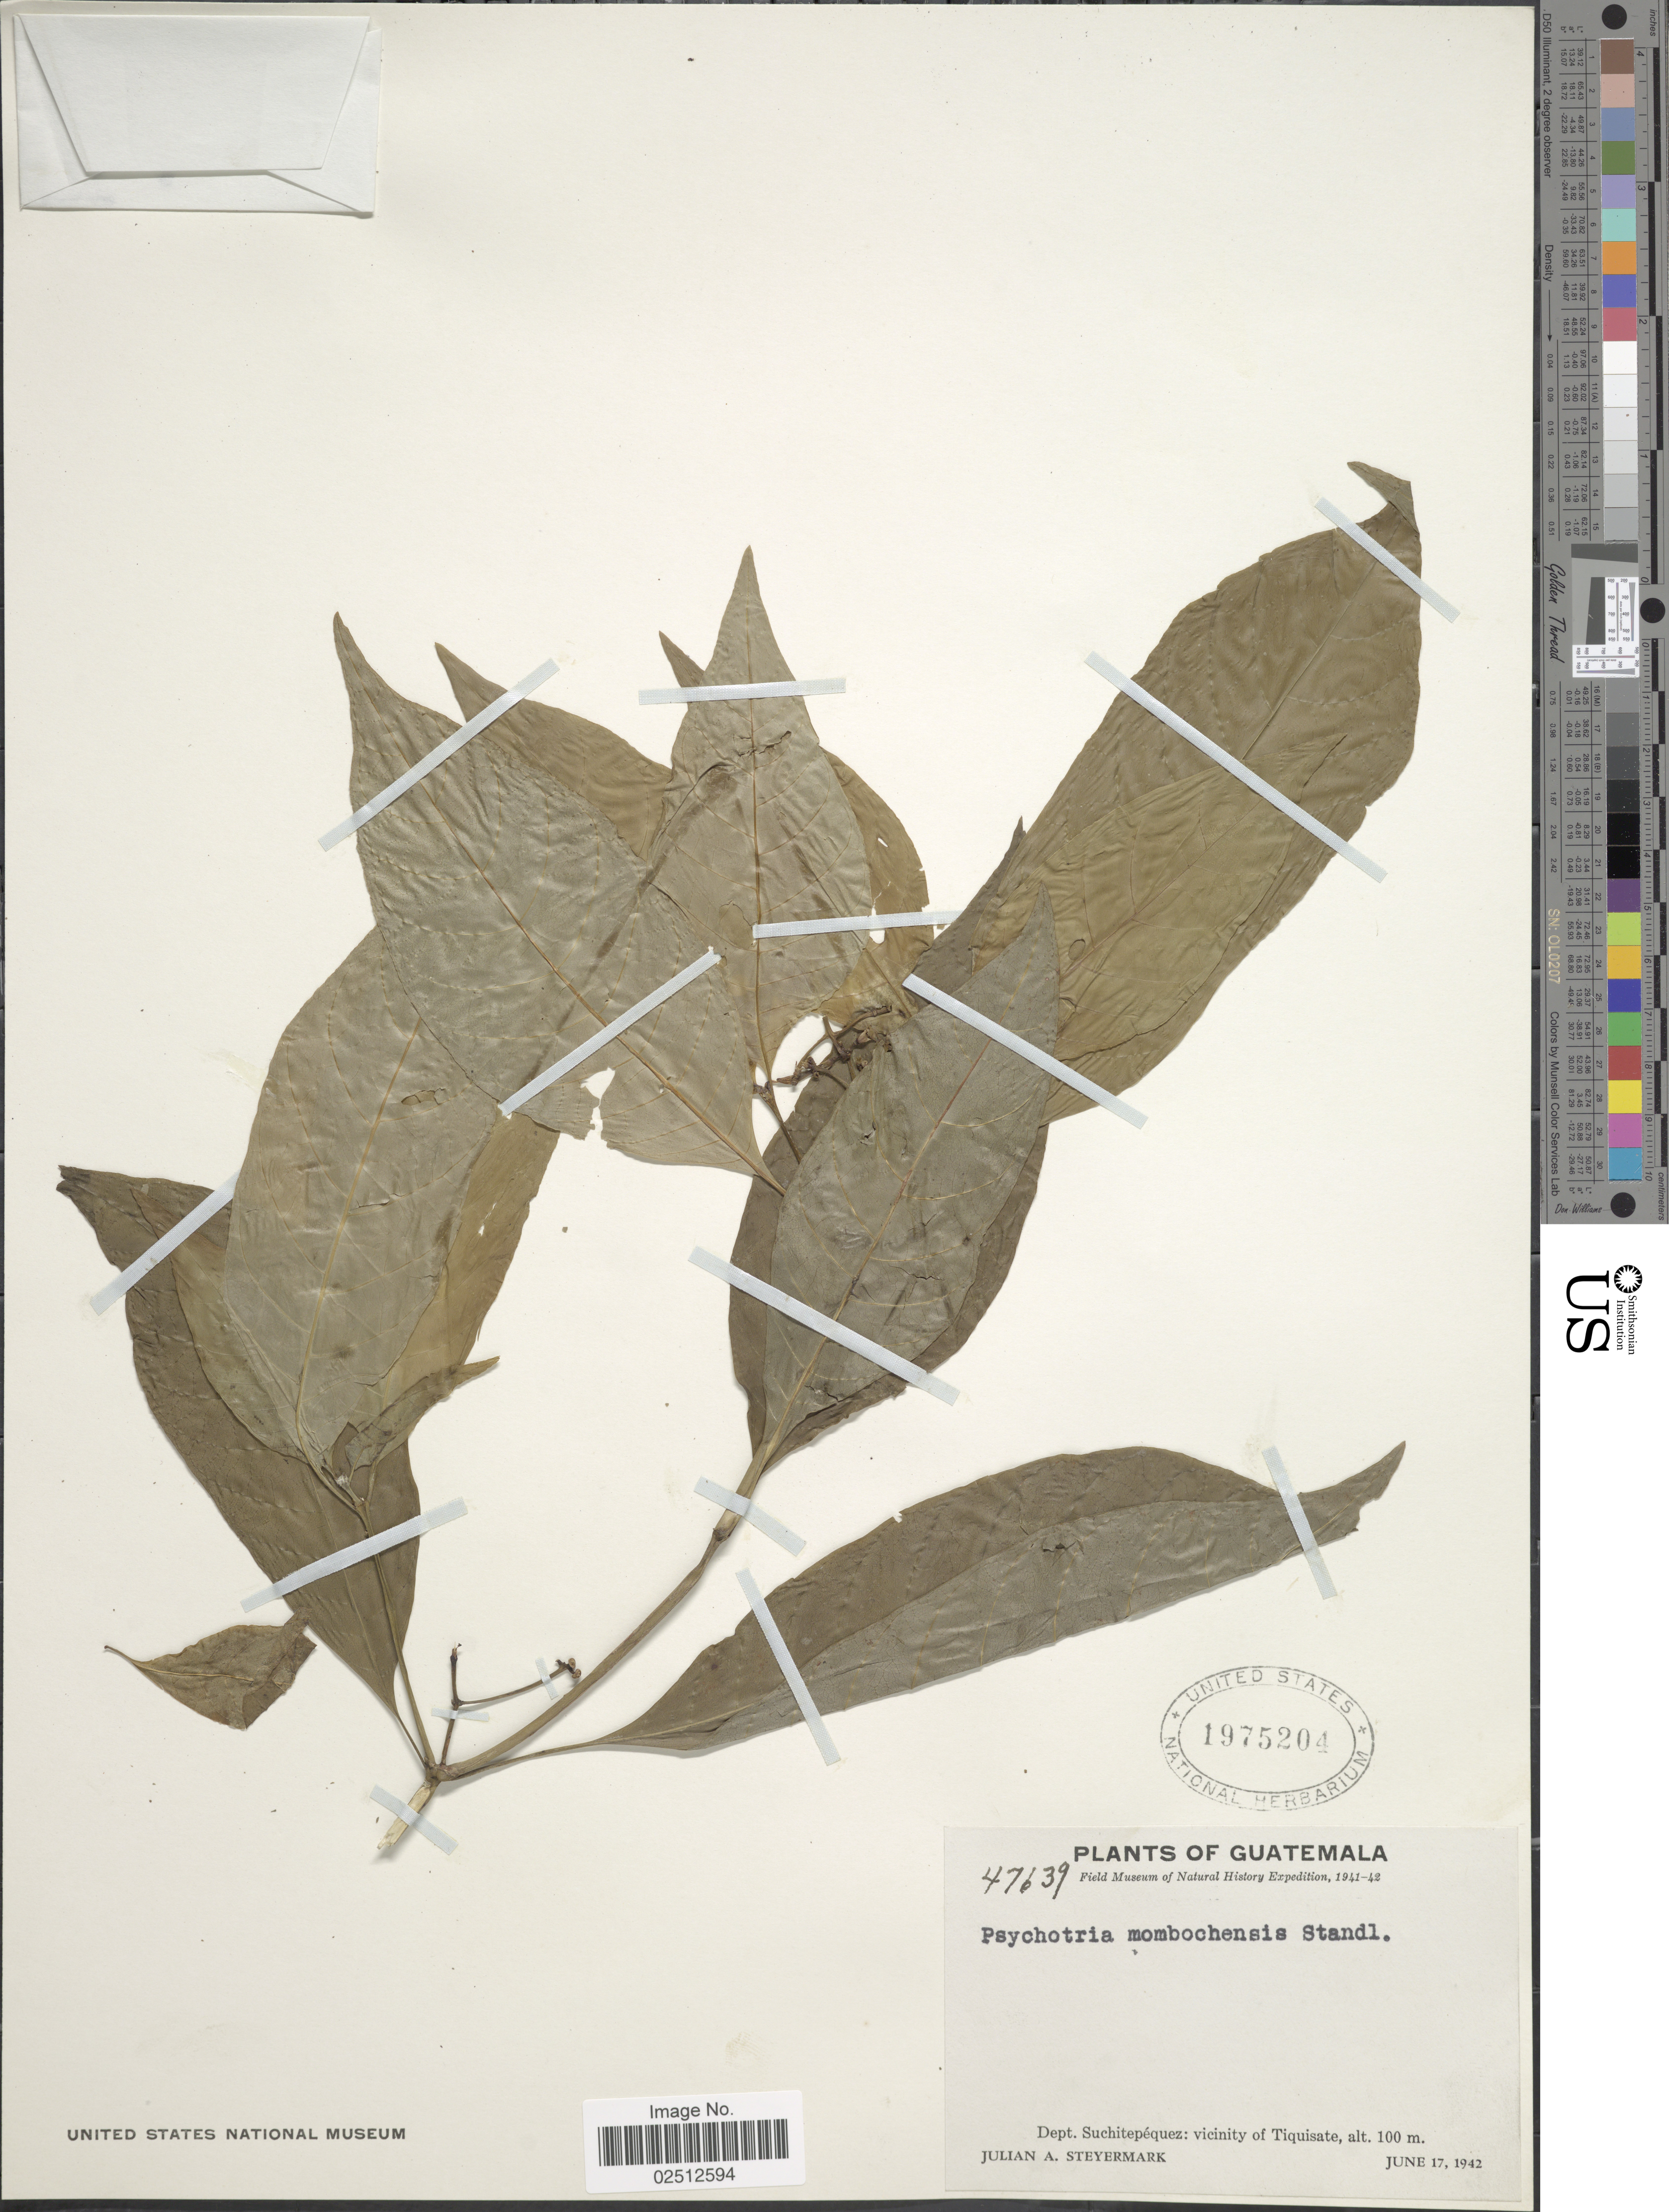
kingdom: Plantae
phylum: Tracheophyta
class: Magnoliopsida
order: Gentianales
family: Rubiaceae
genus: Psychotria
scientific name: Psychotria mombachensis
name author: Standl.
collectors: J. Steyermark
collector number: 47639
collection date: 1942-06-17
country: Guatemala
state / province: Suchitepéquez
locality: Vicinity of Tiquisate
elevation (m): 100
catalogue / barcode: US 1975204